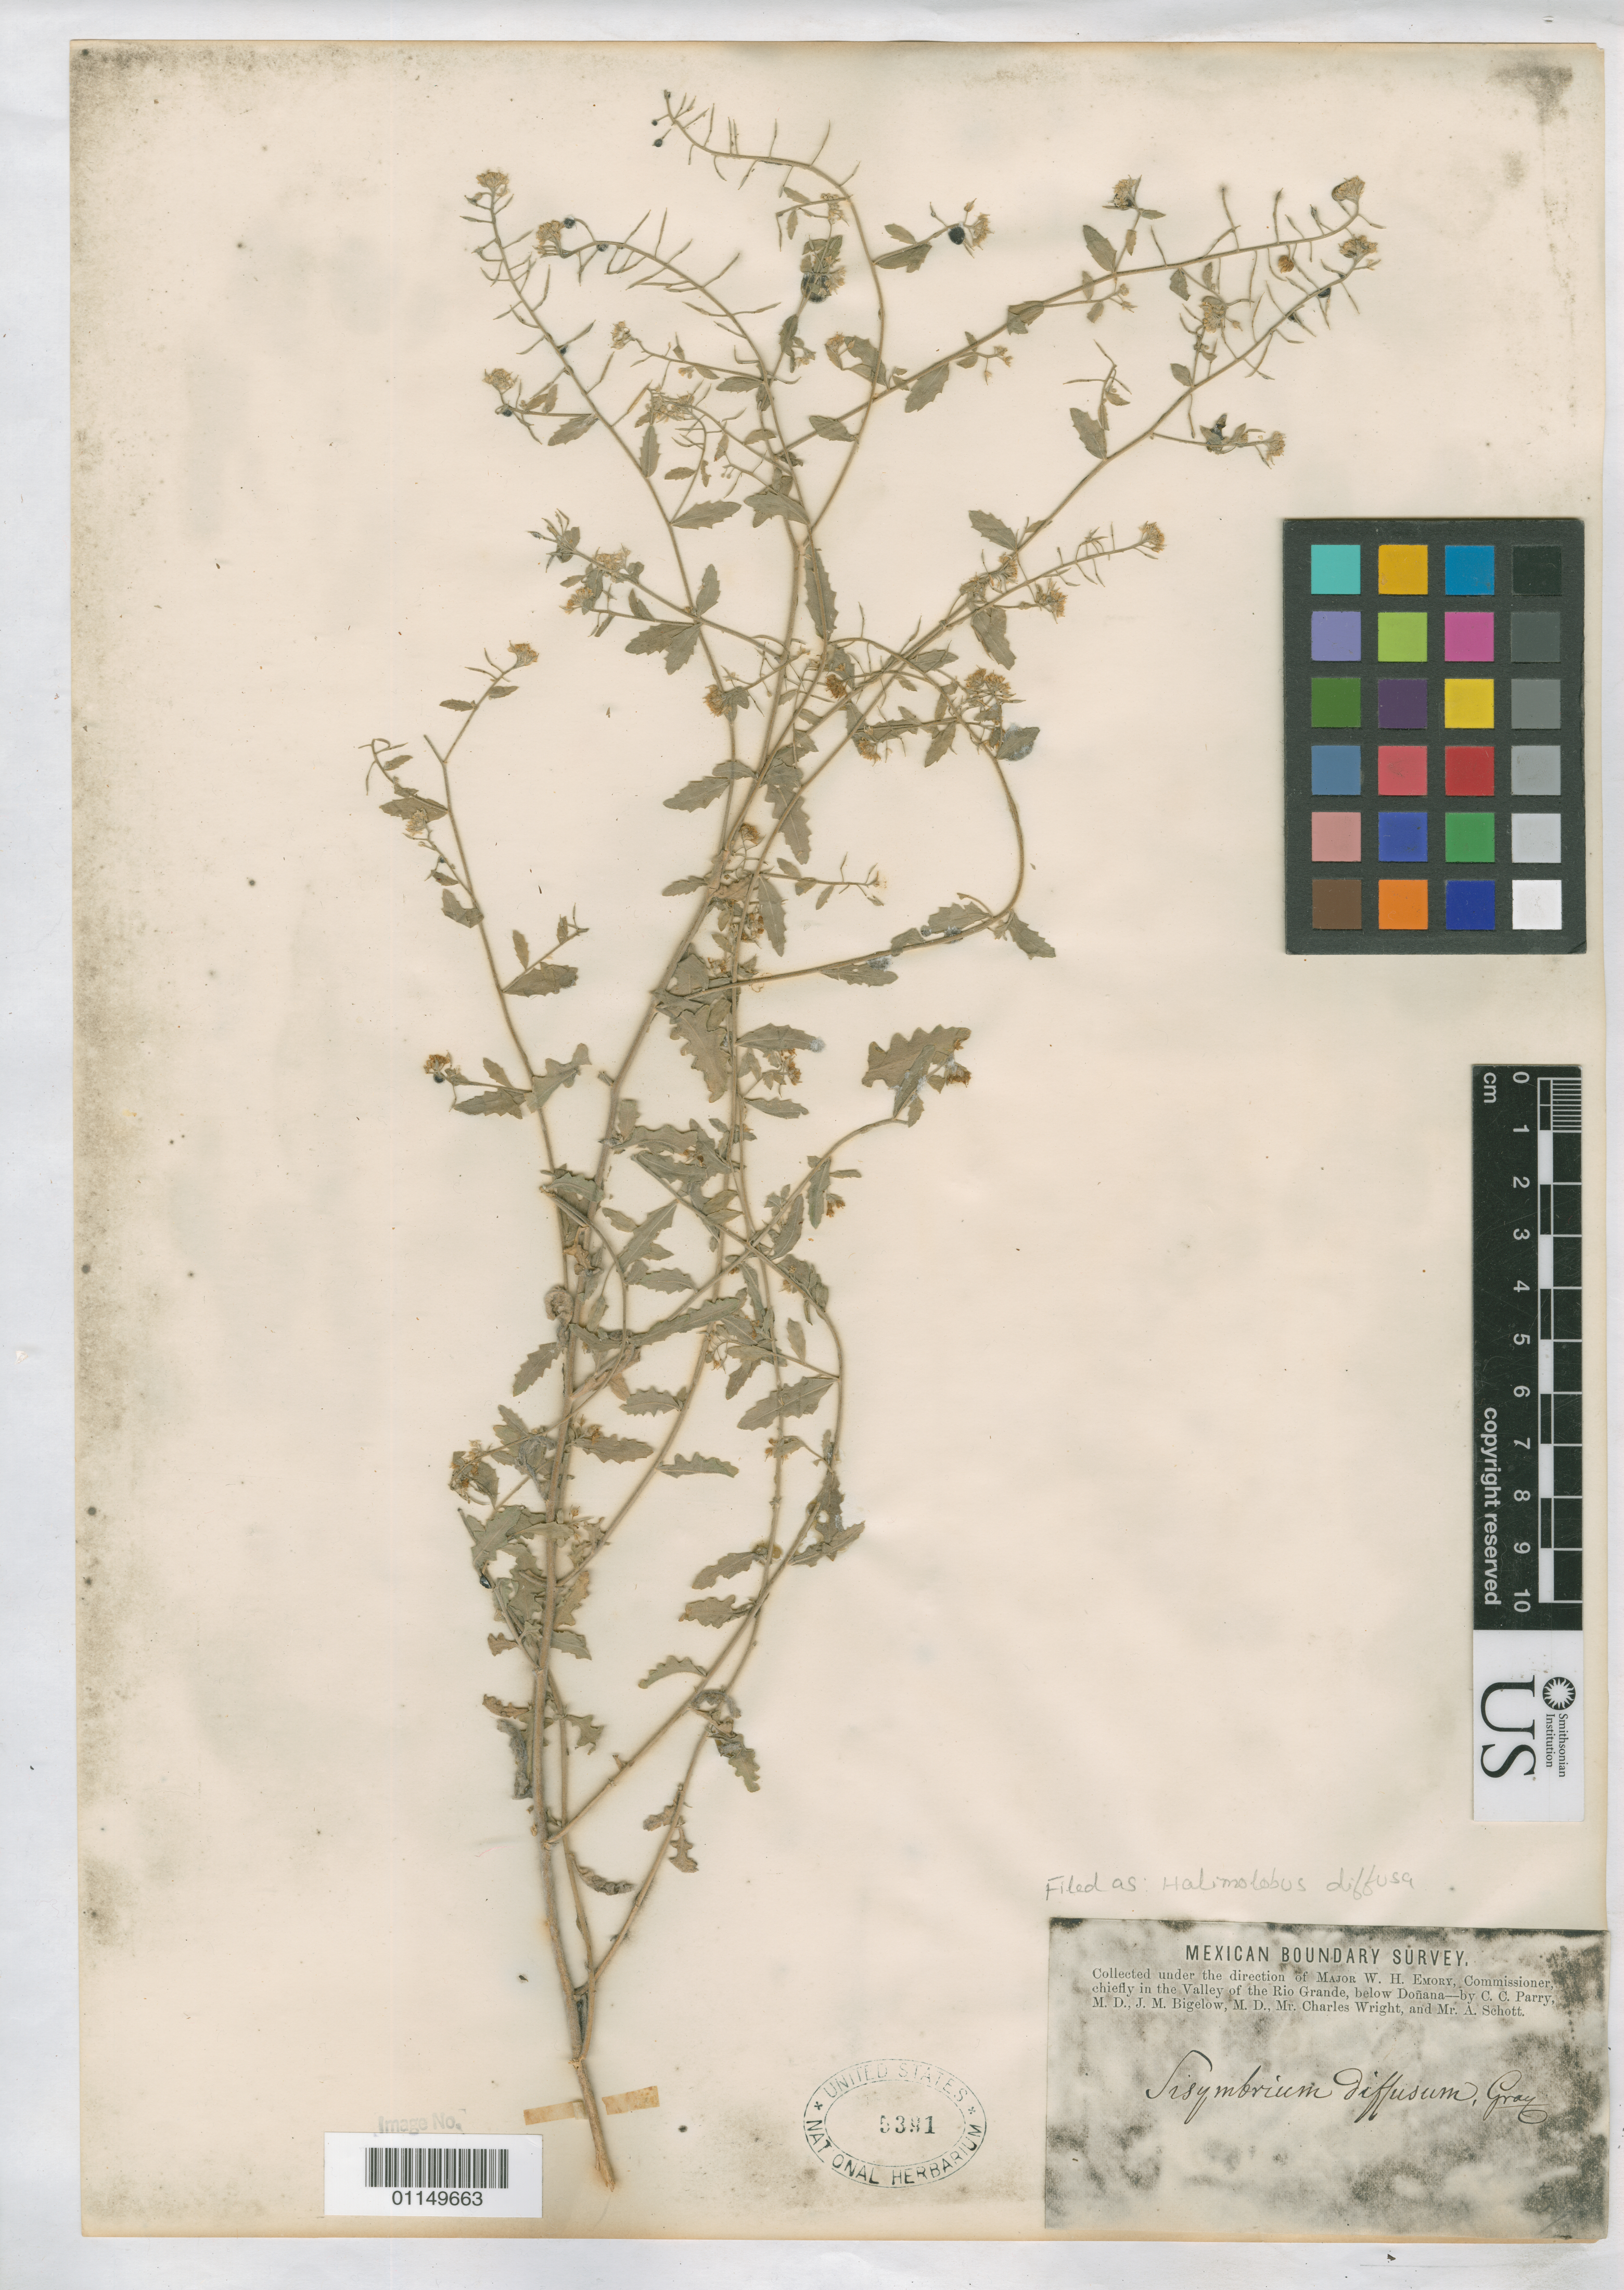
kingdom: Plantae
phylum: Tracheophyta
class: Magnoliopsida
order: Brassicales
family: Brassicaceae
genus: Halimolobos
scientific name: Halimolobos diffusa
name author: (A. Gray) O.E. Schulz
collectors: C. C. Parry, J. M. Bigelow & J. M. Bigelow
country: United States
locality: In the valley of the Rio Grande.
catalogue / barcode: US 5391